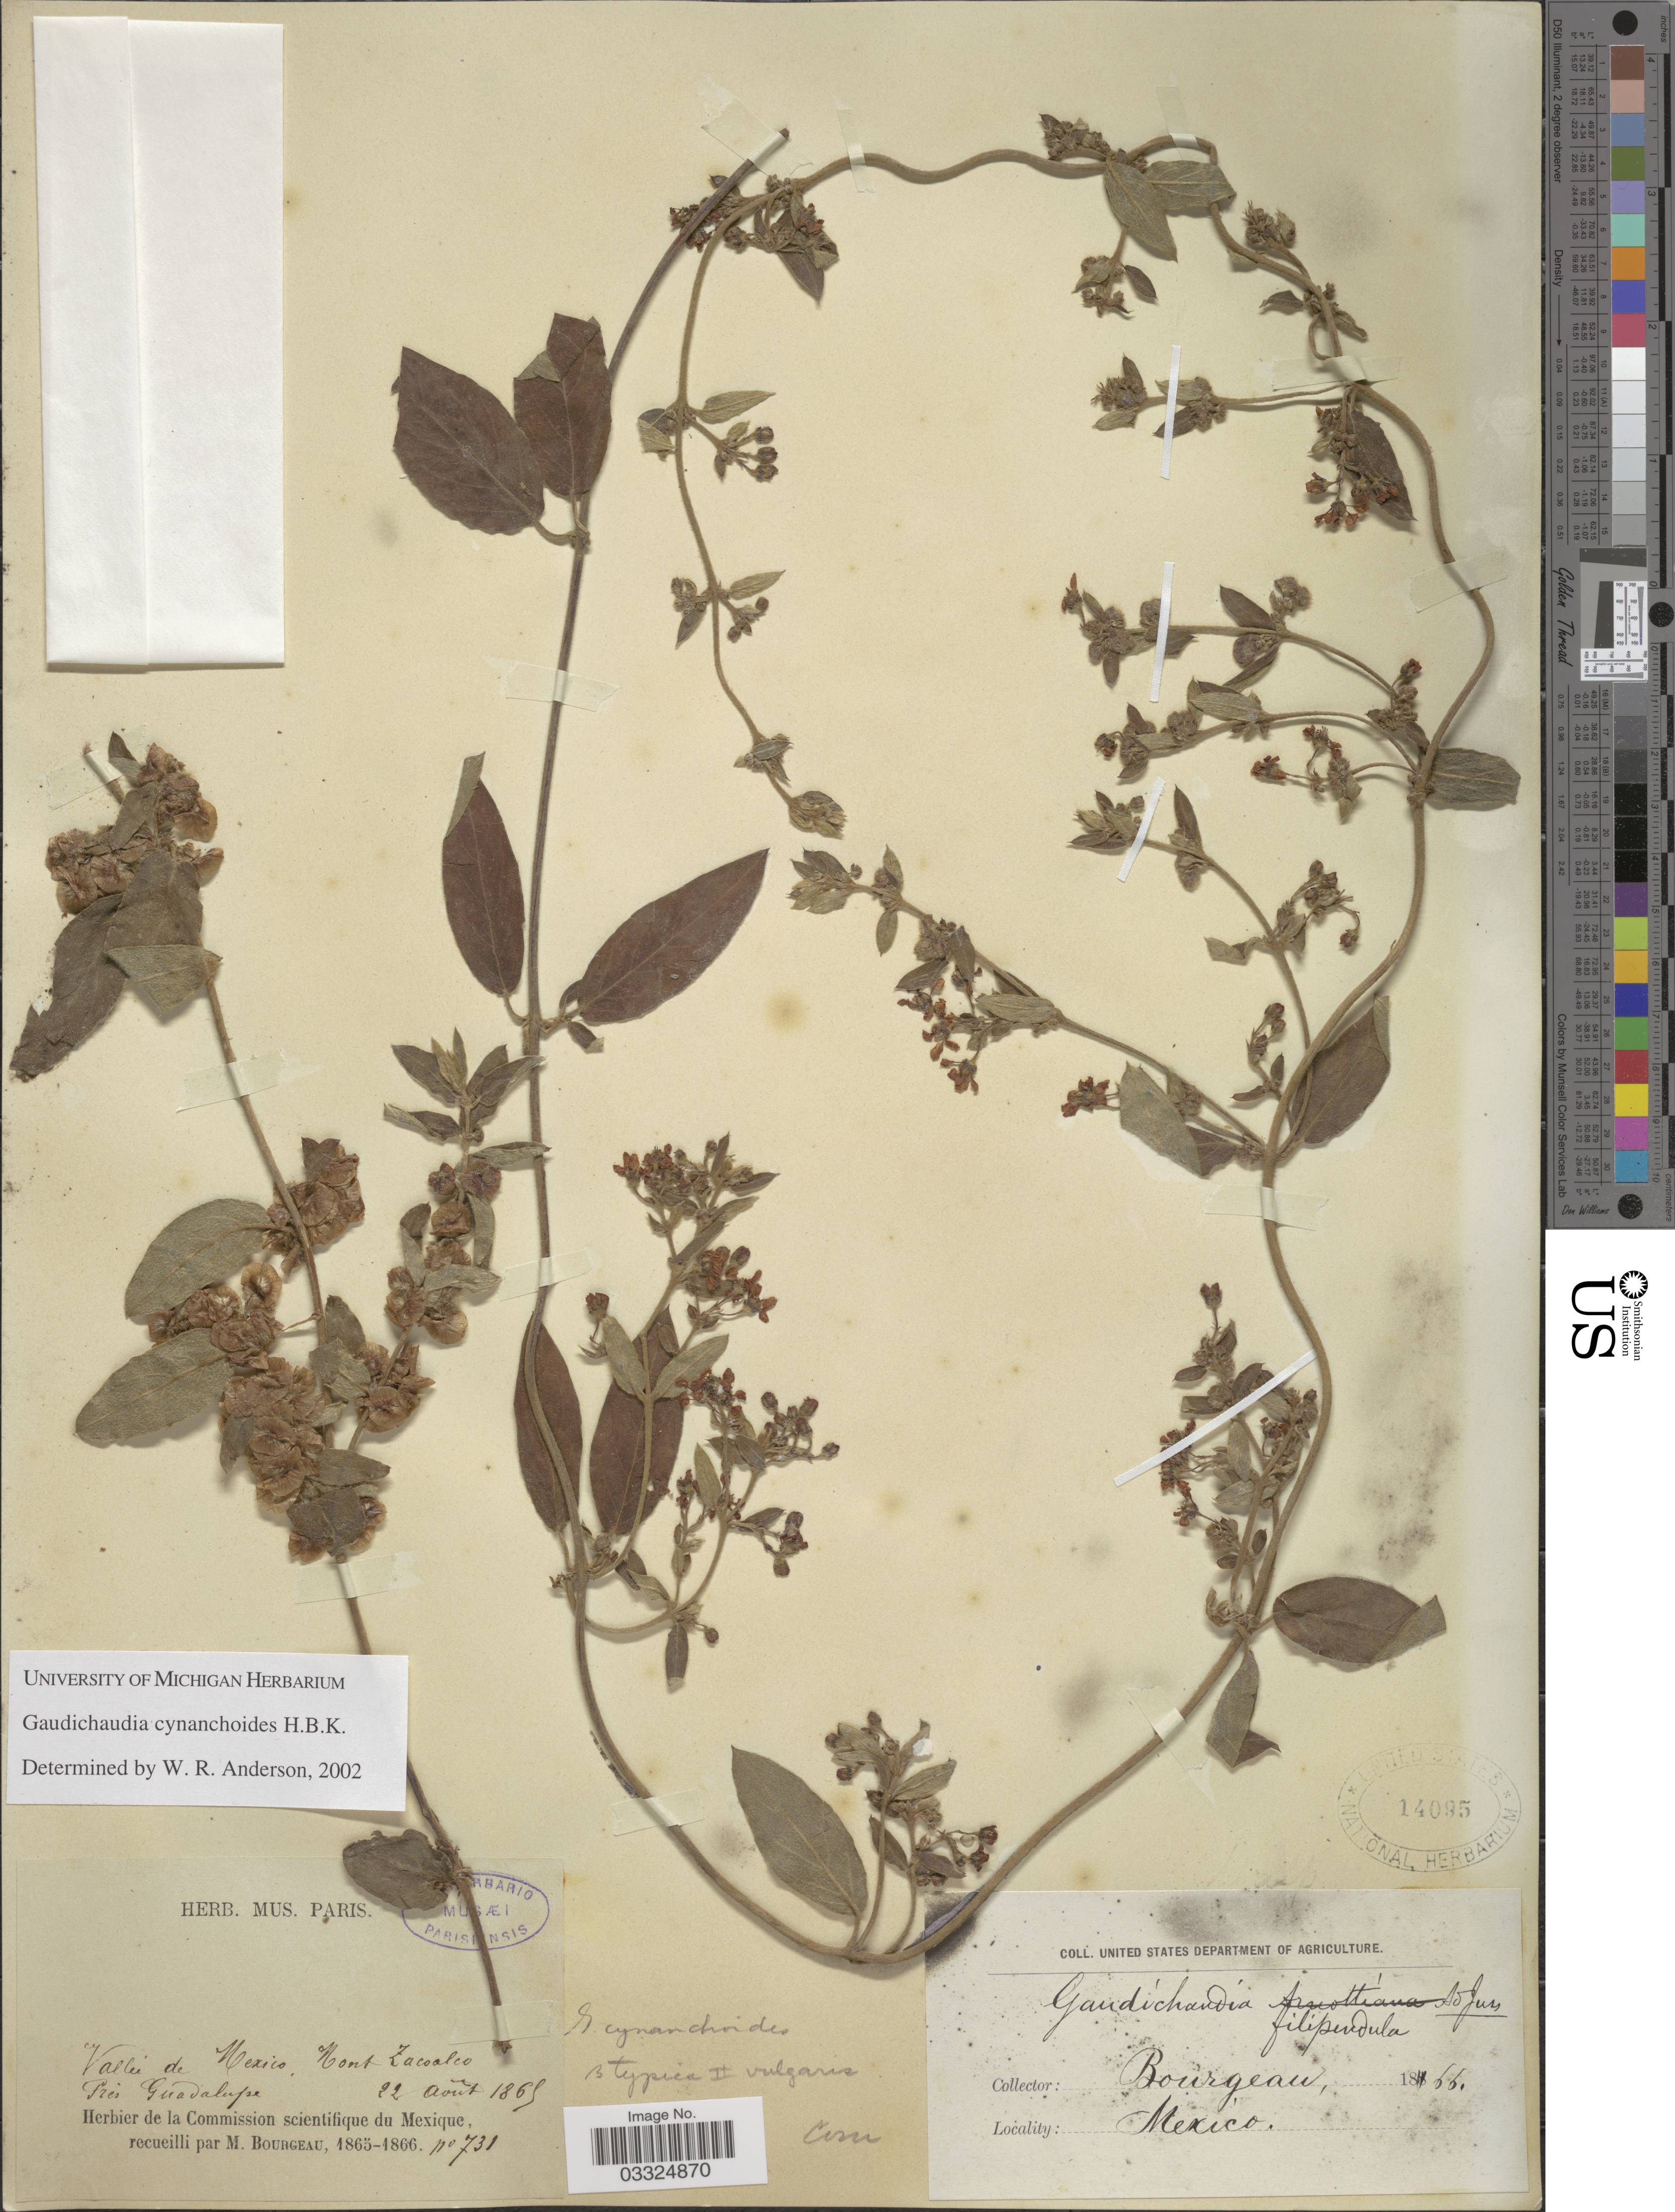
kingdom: Plantae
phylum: Tracheophyta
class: Magnoliopsida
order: Malpighiales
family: Malpighiaceae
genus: Gaudichaudia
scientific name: Gaudichaudia cynanchoides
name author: Kunth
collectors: M. Bourgeau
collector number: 731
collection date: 1865-08-22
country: Mexico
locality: Vallée de Mexico. Mont Zacoalco. Prés Guadalupe.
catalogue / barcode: US 14095